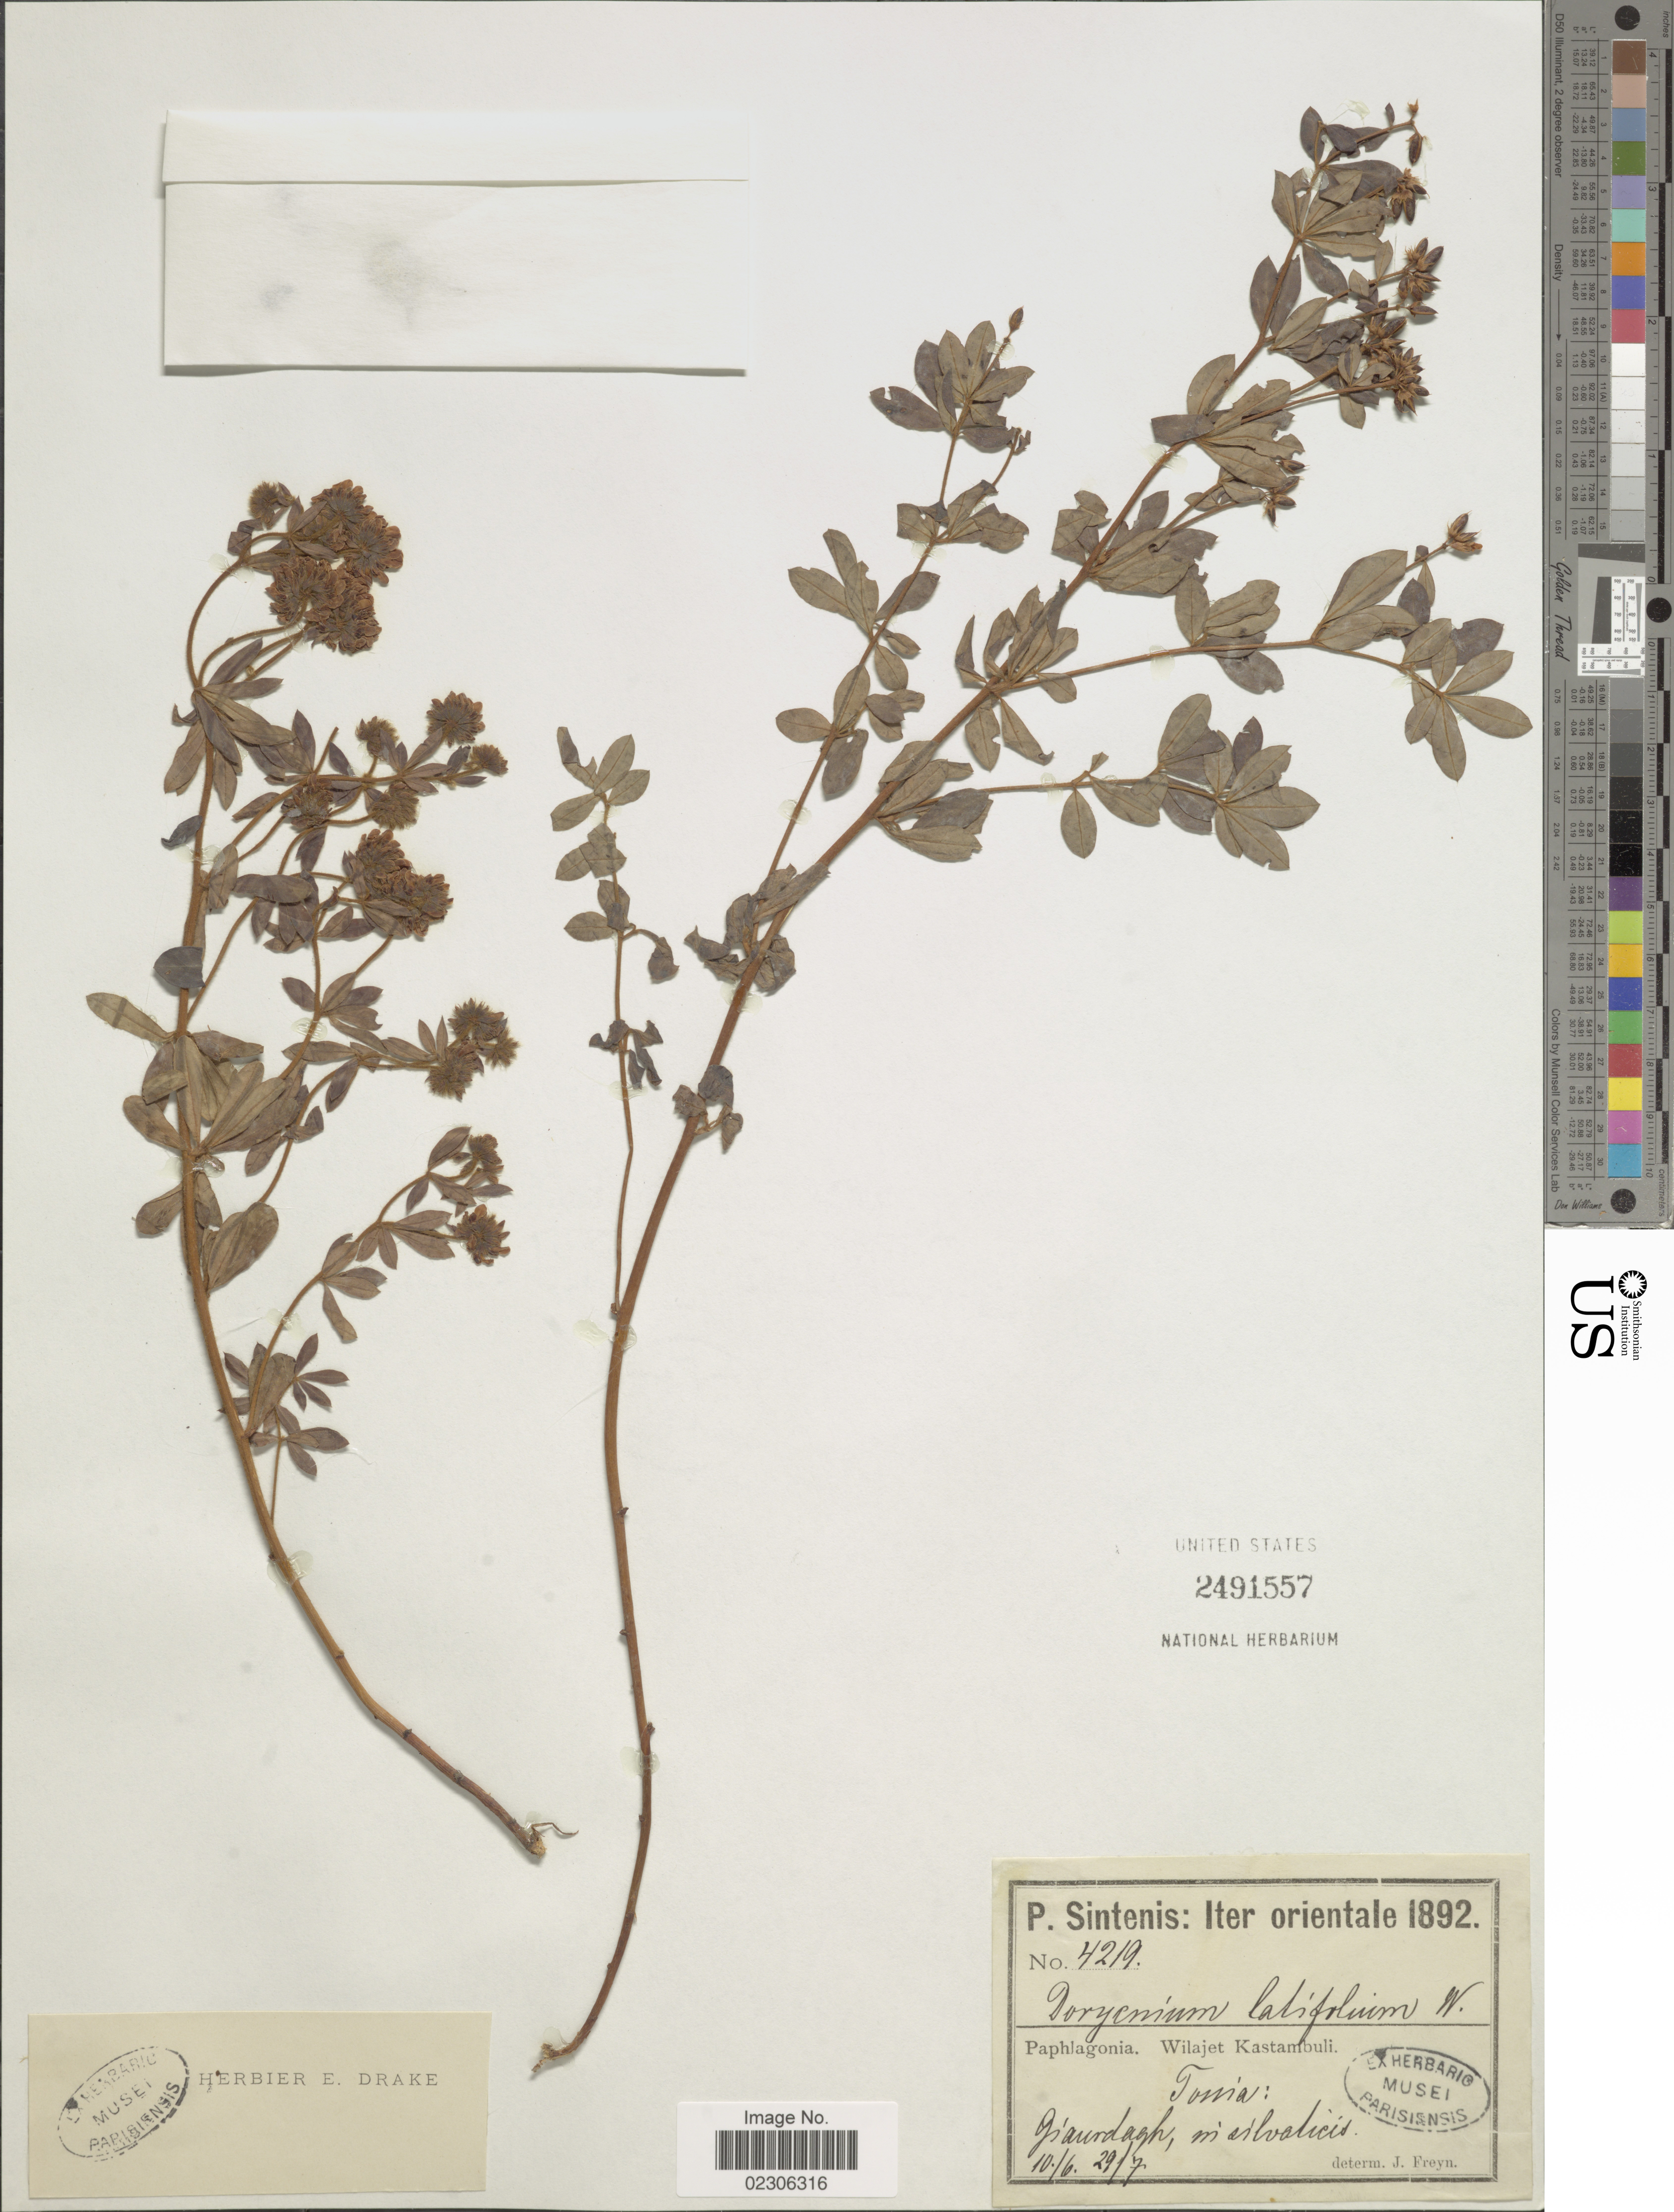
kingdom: Plantae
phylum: Tracheophyta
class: Magnoliopsida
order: Fabales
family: Fabaceae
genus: Dorycnium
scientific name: Dorycnium latifolium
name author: Willd.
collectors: P. Sintenis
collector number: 4219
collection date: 1892-06-10/1892-07-29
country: Turkey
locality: Iter orientale, Paphlagonia, Wilajet Kastambuli, Tonia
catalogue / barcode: US 2491557